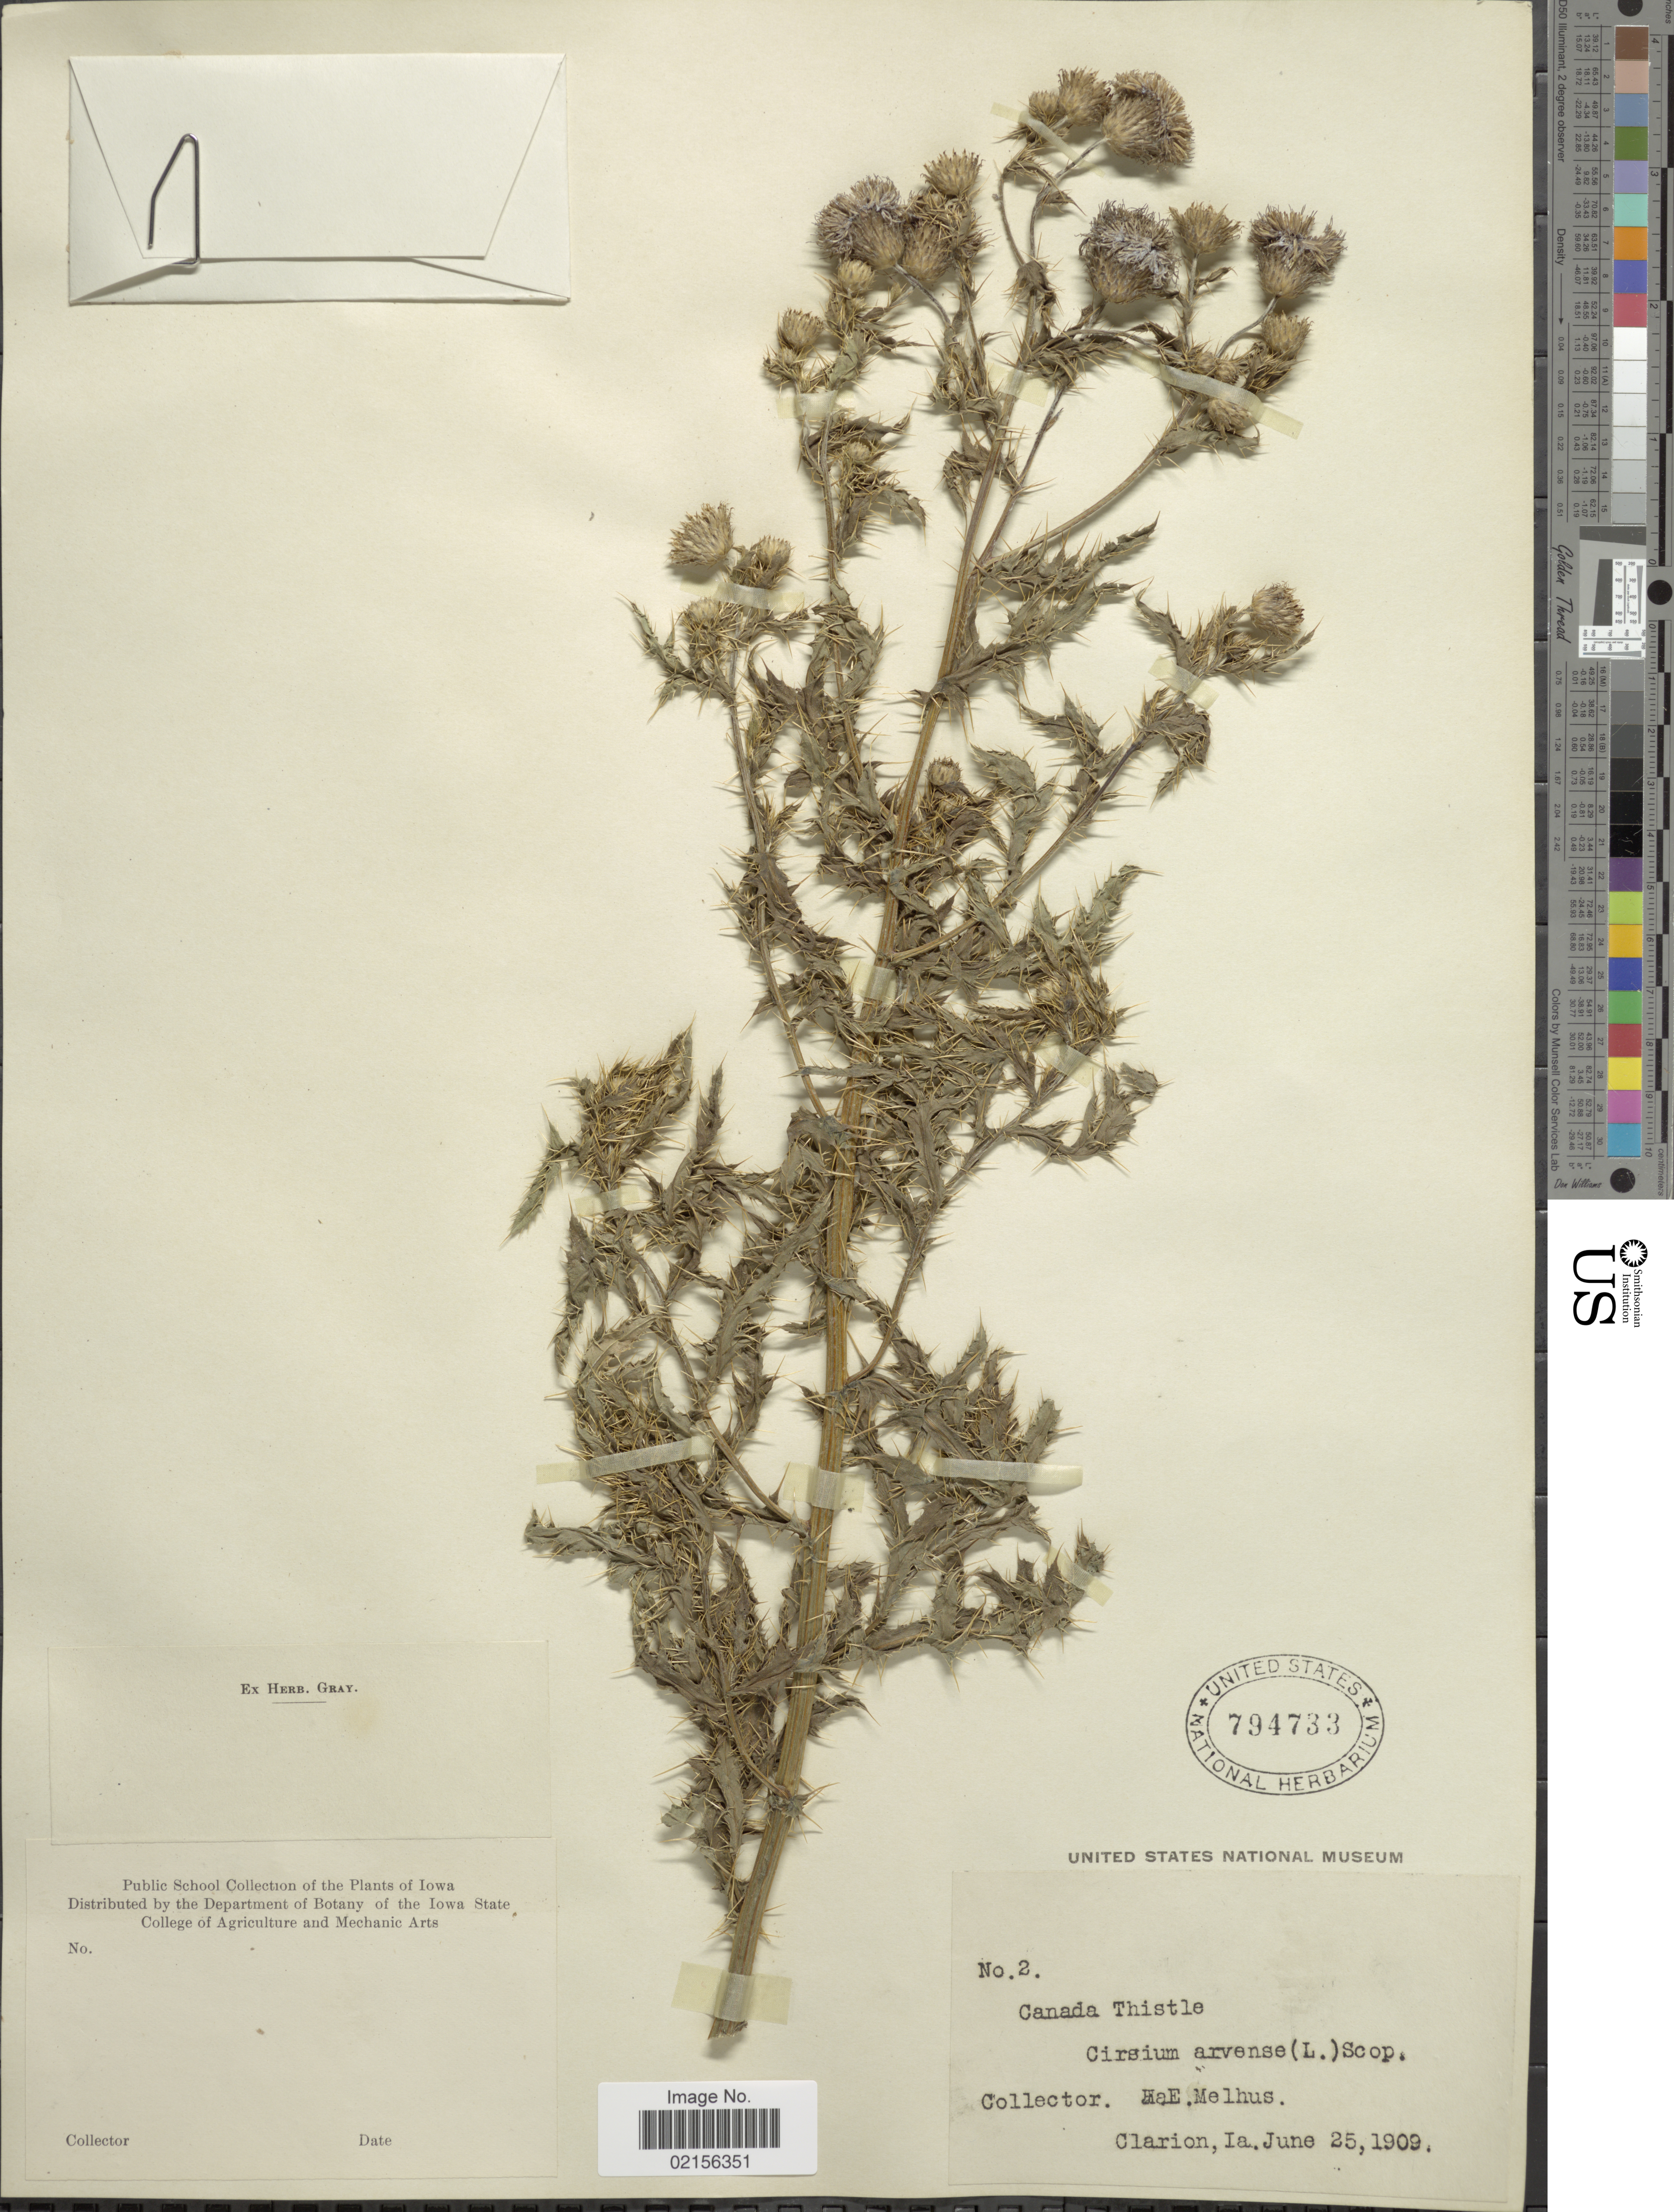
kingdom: Plantae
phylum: Tracheophyta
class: Magnoliopsida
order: Asterales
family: Asteraceae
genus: Cirsium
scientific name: Cirsium arvense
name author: (L.) Scop.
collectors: H. Melhus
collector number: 2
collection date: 1909-06-25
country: United States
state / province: Iowa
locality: Clarion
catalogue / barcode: US 794733